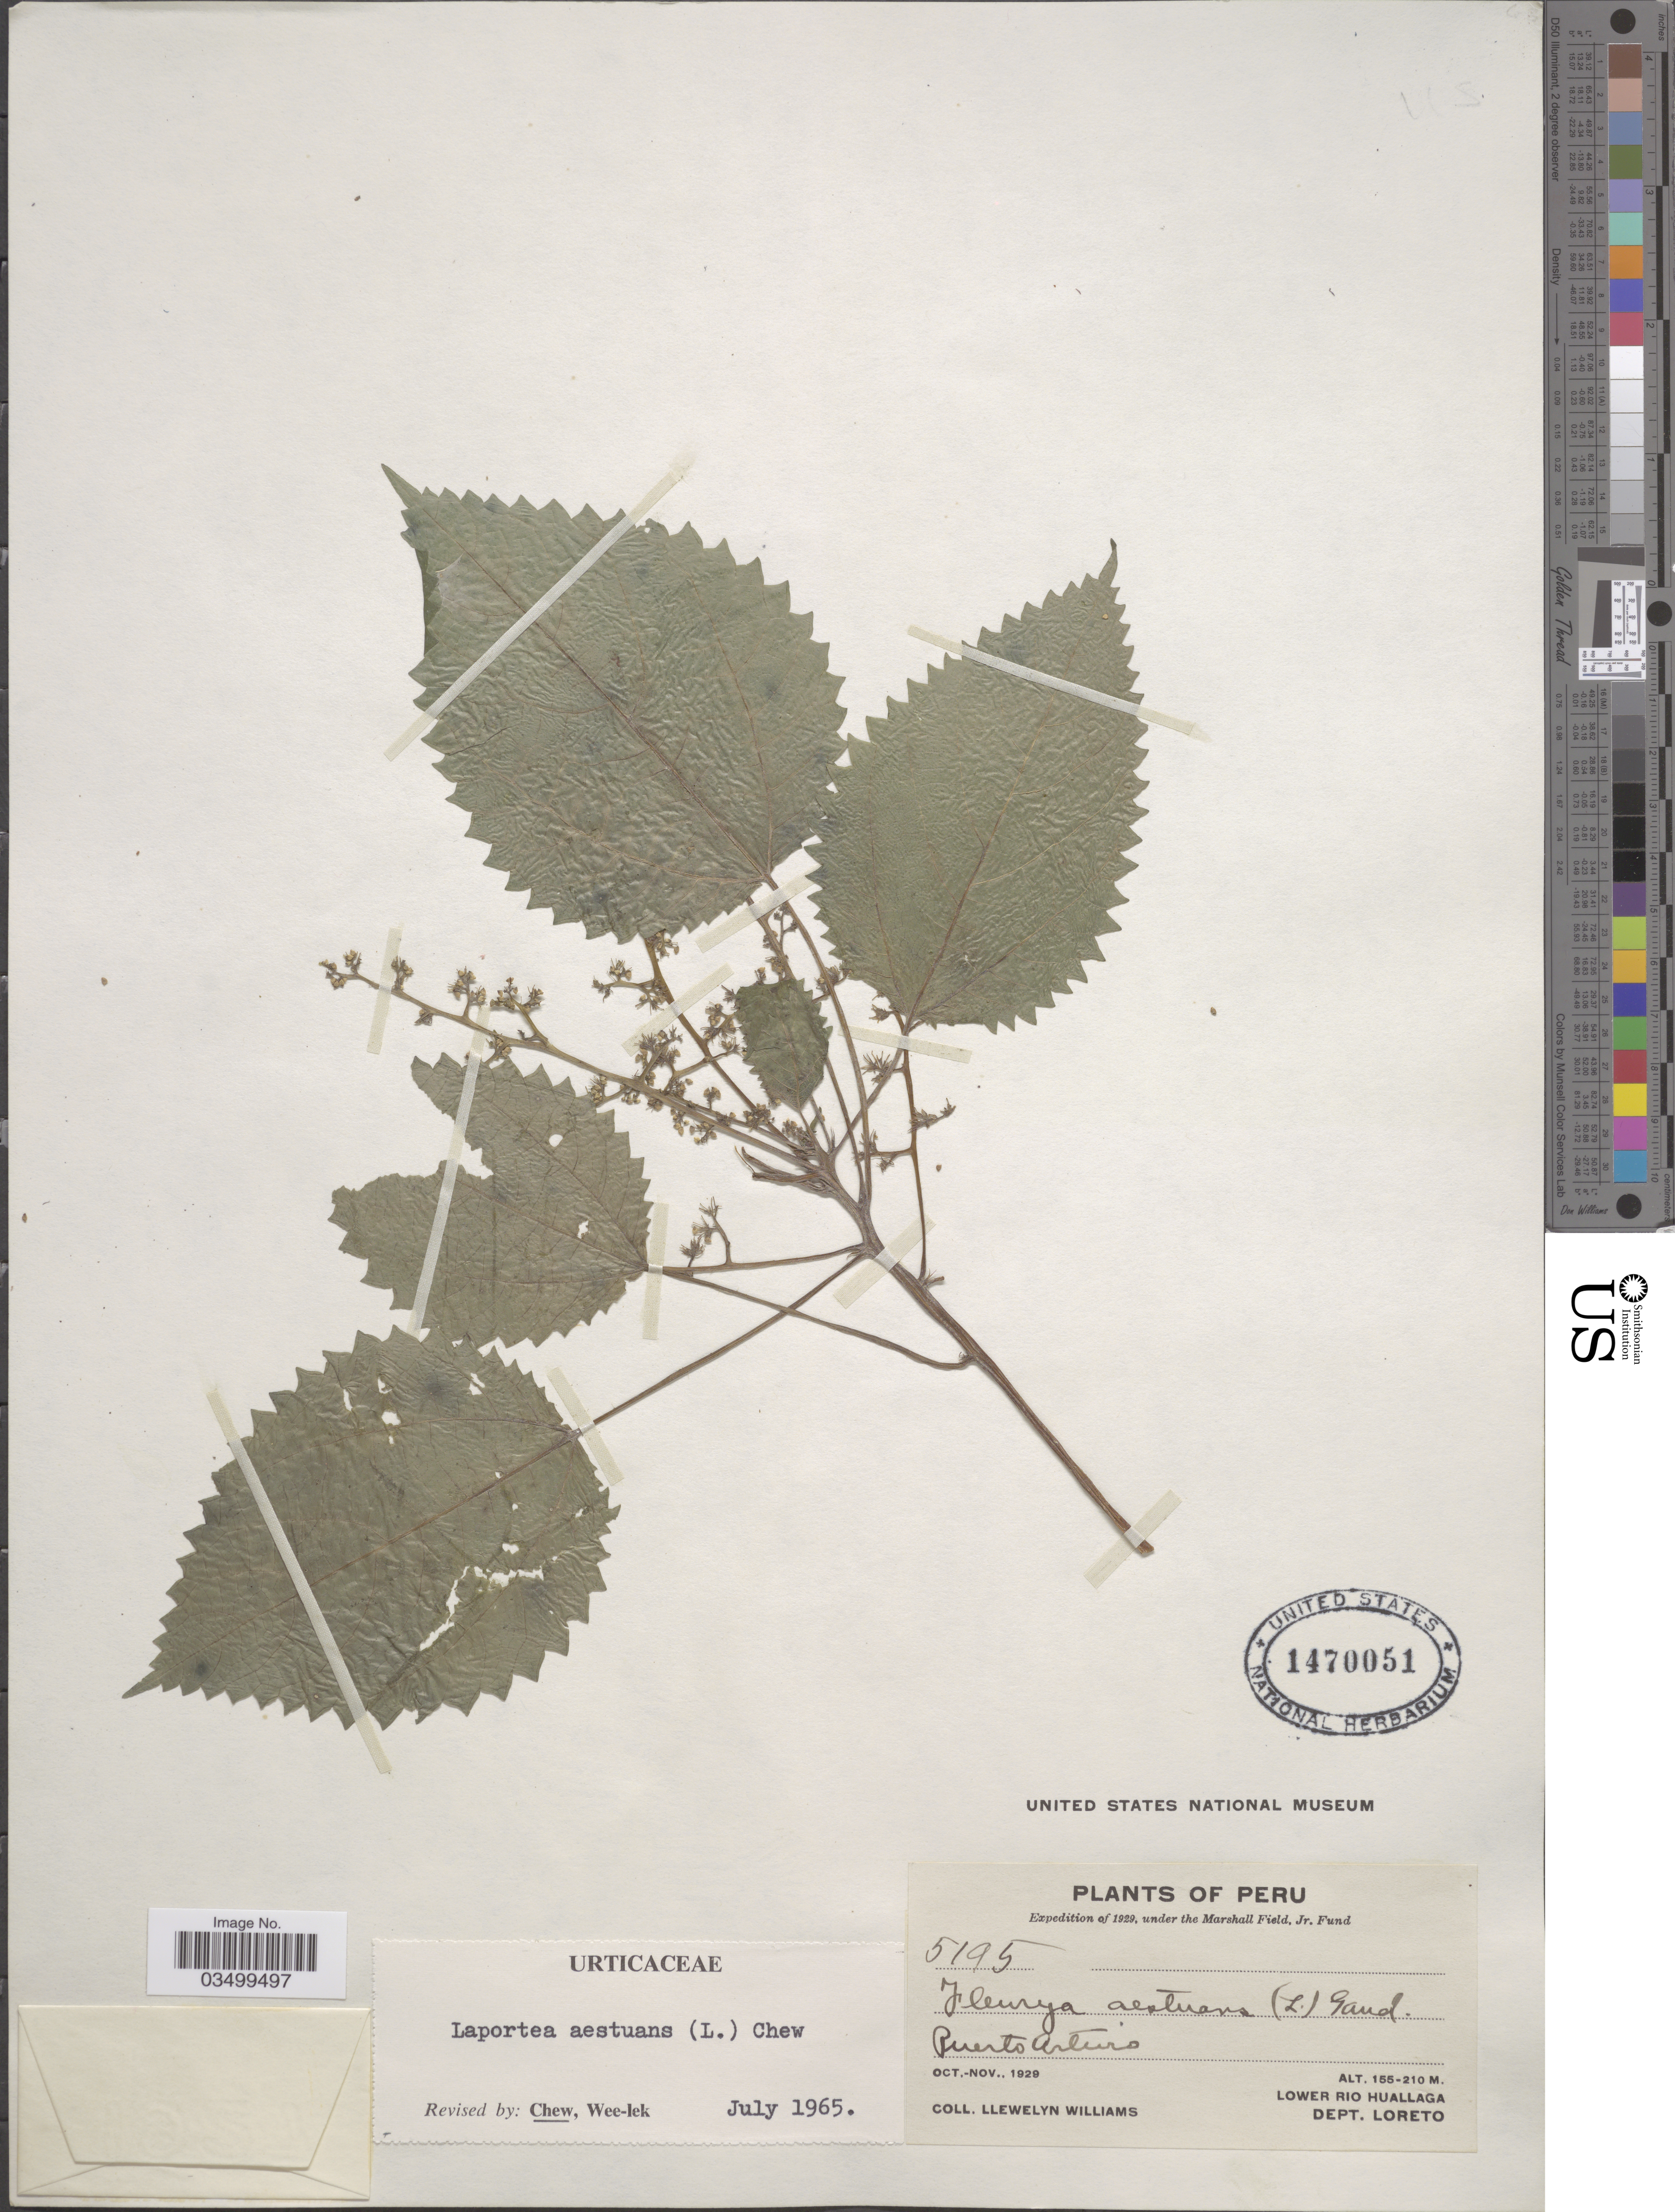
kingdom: Plantae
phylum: Tracheophyta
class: Magnoliopsida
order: Rosales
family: Urticaceae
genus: Laportea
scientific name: Laportea aestuans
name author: (L.) Chew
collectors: Ll. Williams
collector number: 5195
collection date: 1929-10/1929-11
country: Peru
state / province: Loreto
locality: Puerto Arturo. Lower Rio Huallaga. Dept. Loreto.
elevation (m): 155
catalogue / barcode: US 1470051